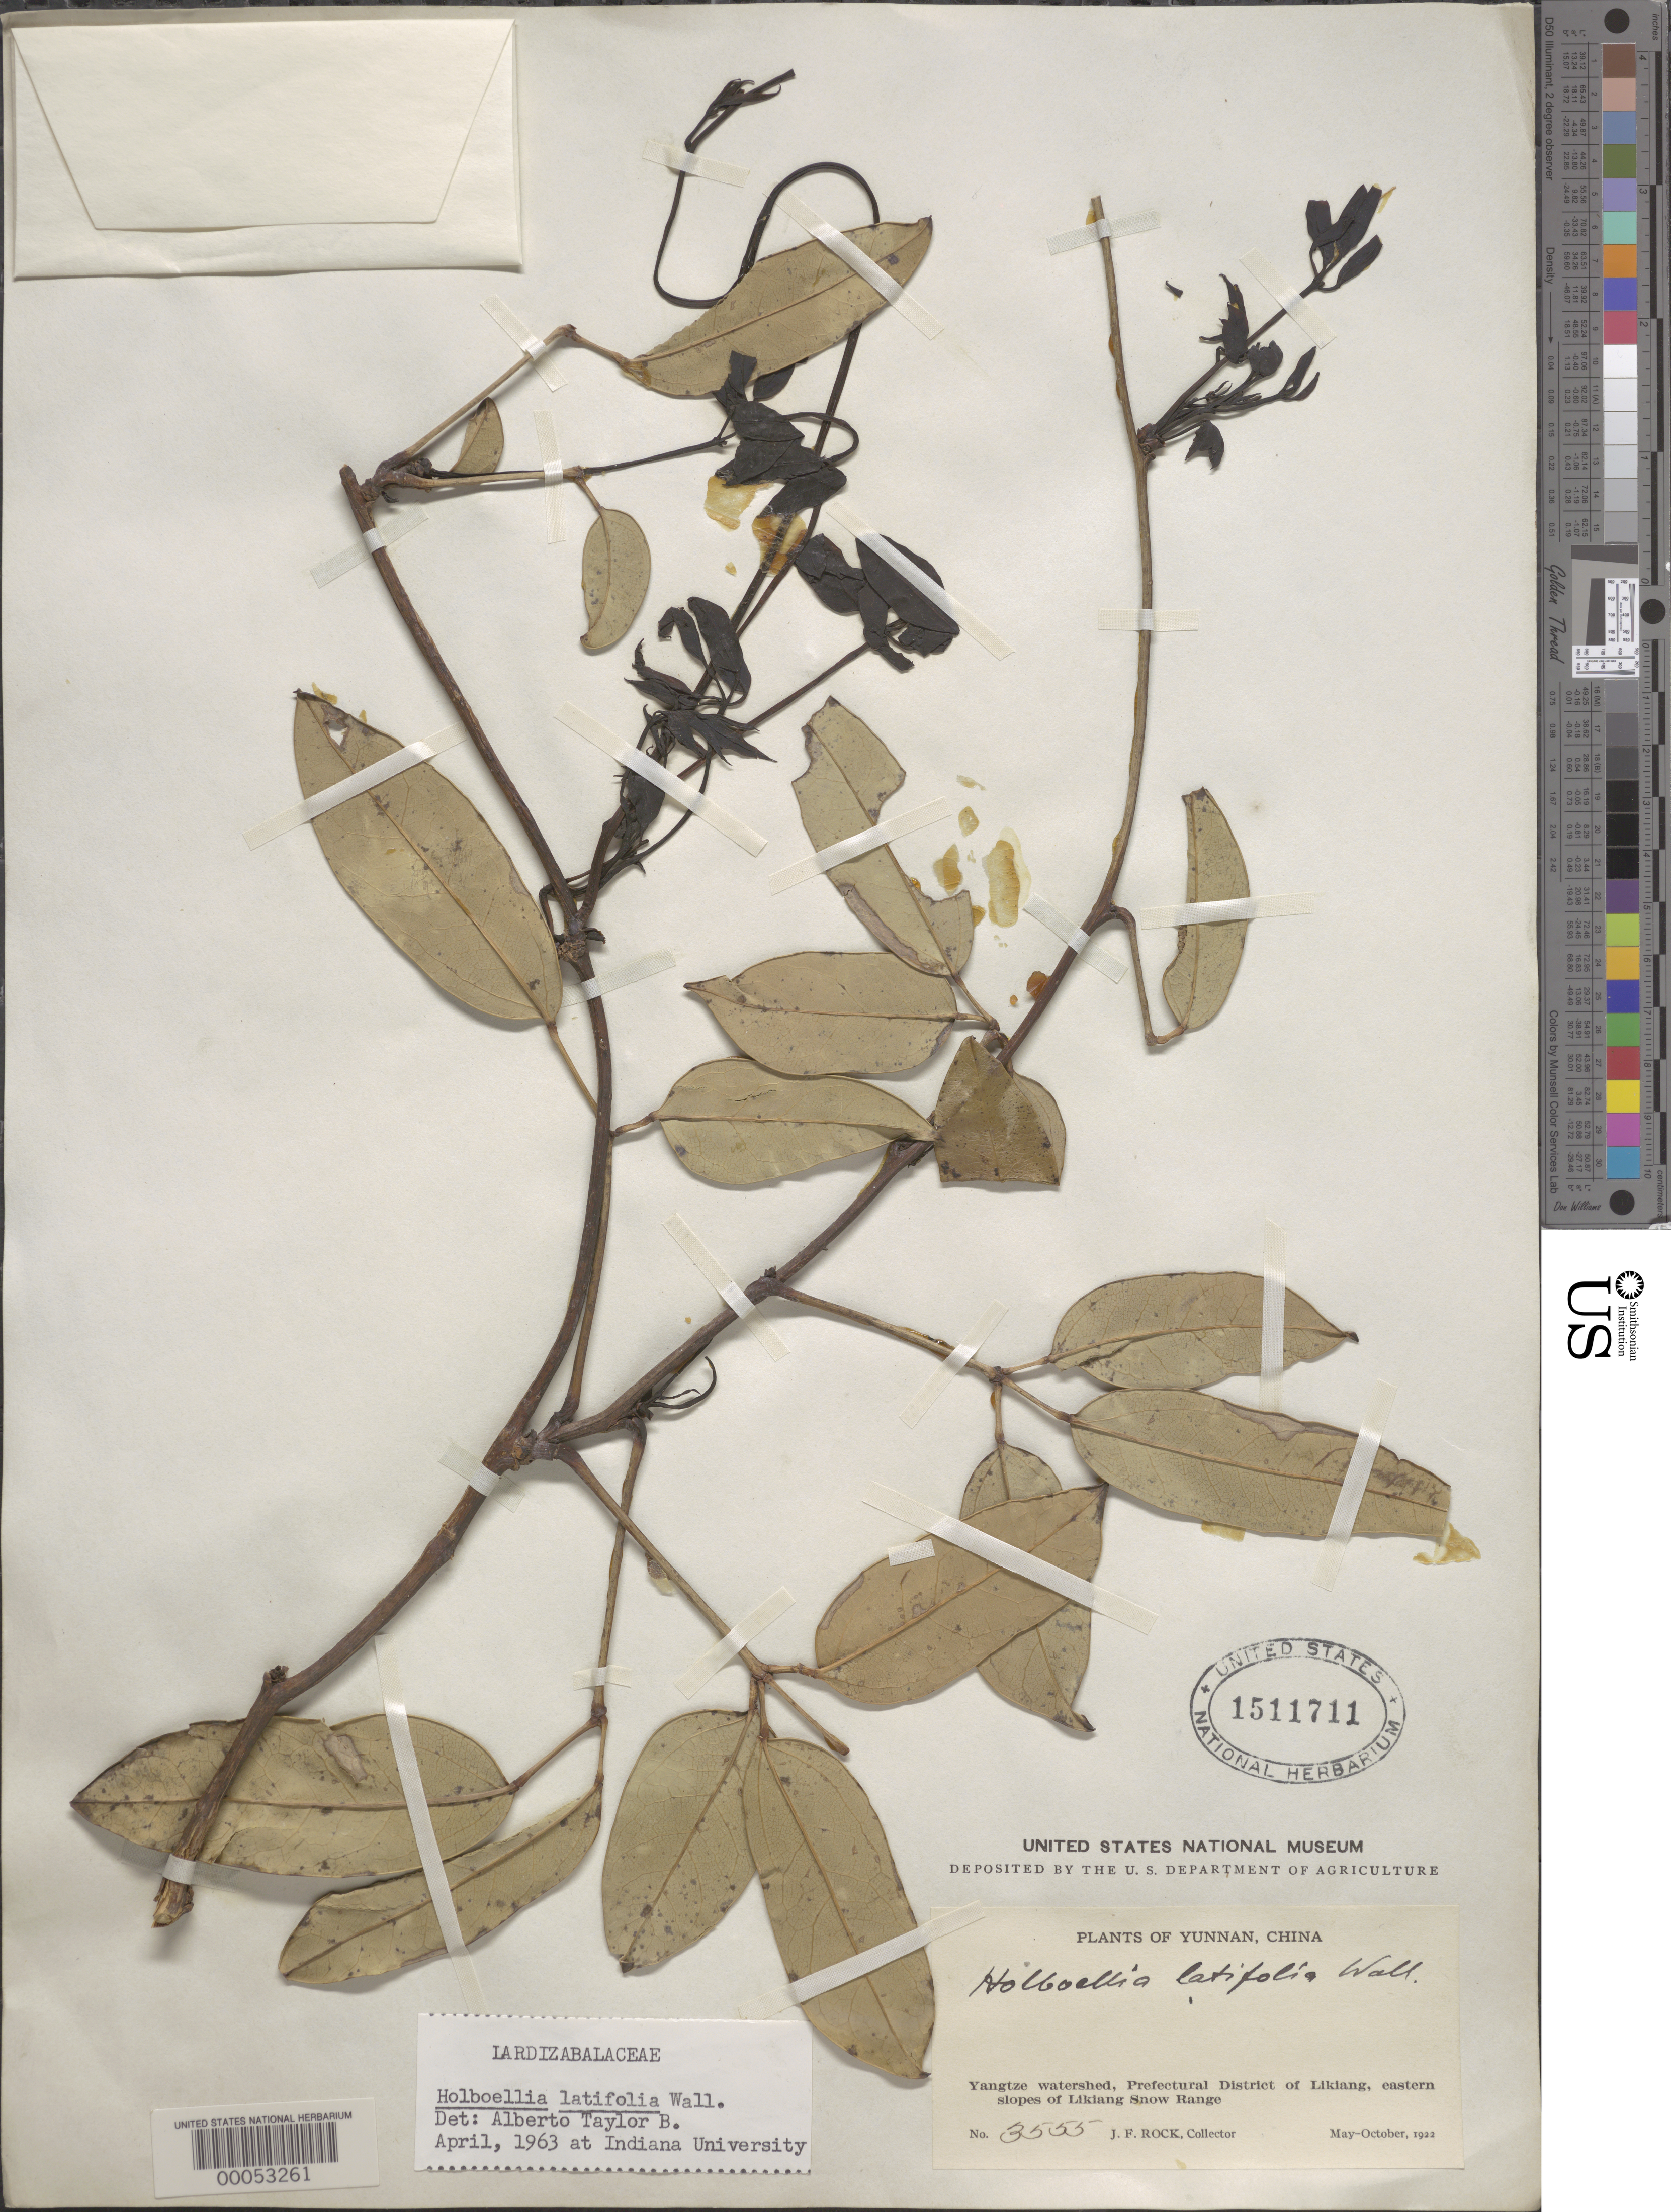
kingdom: Plantae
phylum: Tracheophyta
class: Magnoliopsida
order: Ranunculales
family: Lardizabalaceae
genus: Stauntonia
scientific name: Stauntonia latifolia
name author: (Wall.) R. Br. & Wall.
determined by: Strong, Mark T., (BOT), Smithsonian Institution - National Museum of Natural History (UNITED STATES)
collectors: J. F. Rock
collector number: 3555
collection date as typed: May 1922 to -- Oct 1922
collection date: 1922-05/1922-10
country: China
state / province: Yunnan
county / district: Lijiang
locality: Yangtze watershed, eastern slopes of Likiang snow range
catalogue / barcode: US 1511711